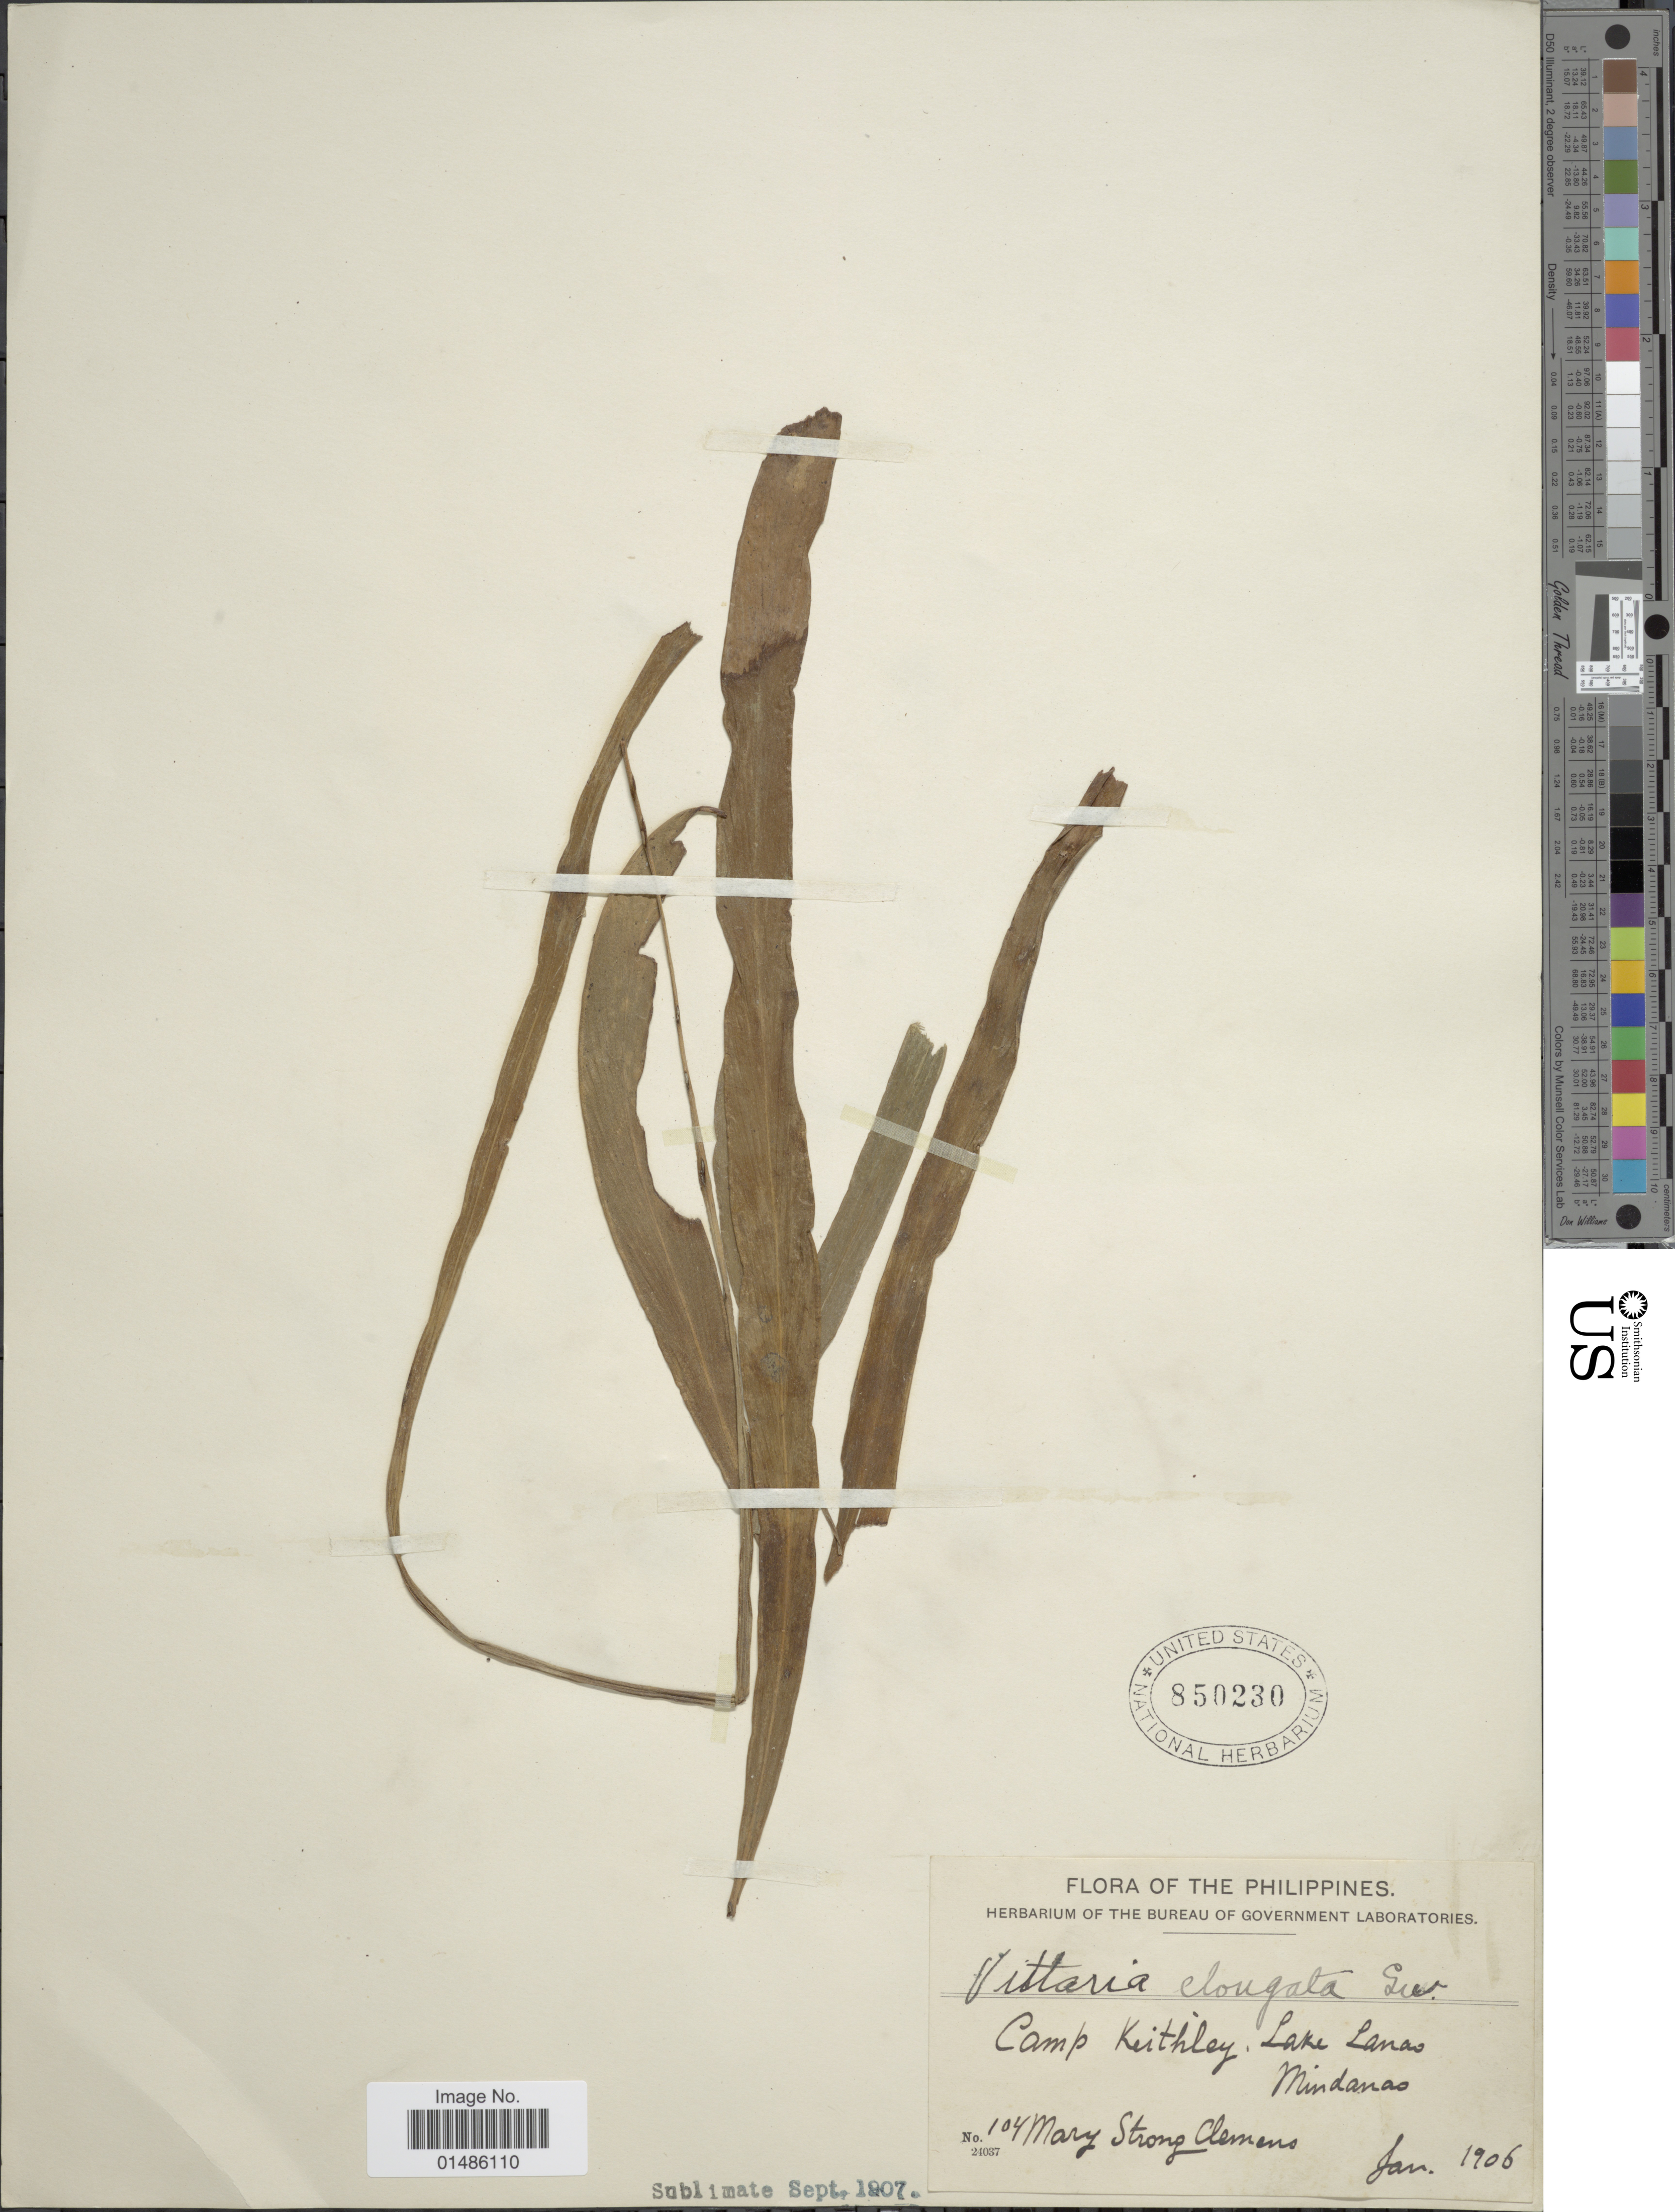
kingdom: Plantae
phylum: Tracheophyta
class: Polypodiopsida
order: Polypodiales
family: Pteridaceae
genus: Haplopteris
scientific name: Haplopteris elongata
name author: (Sw.) Crane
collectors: M. S. Clemens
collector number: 104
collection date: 1906-01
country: Philippines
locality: Camp Keithley. Lake Lanao. Mindanao.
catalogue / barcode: US 850230